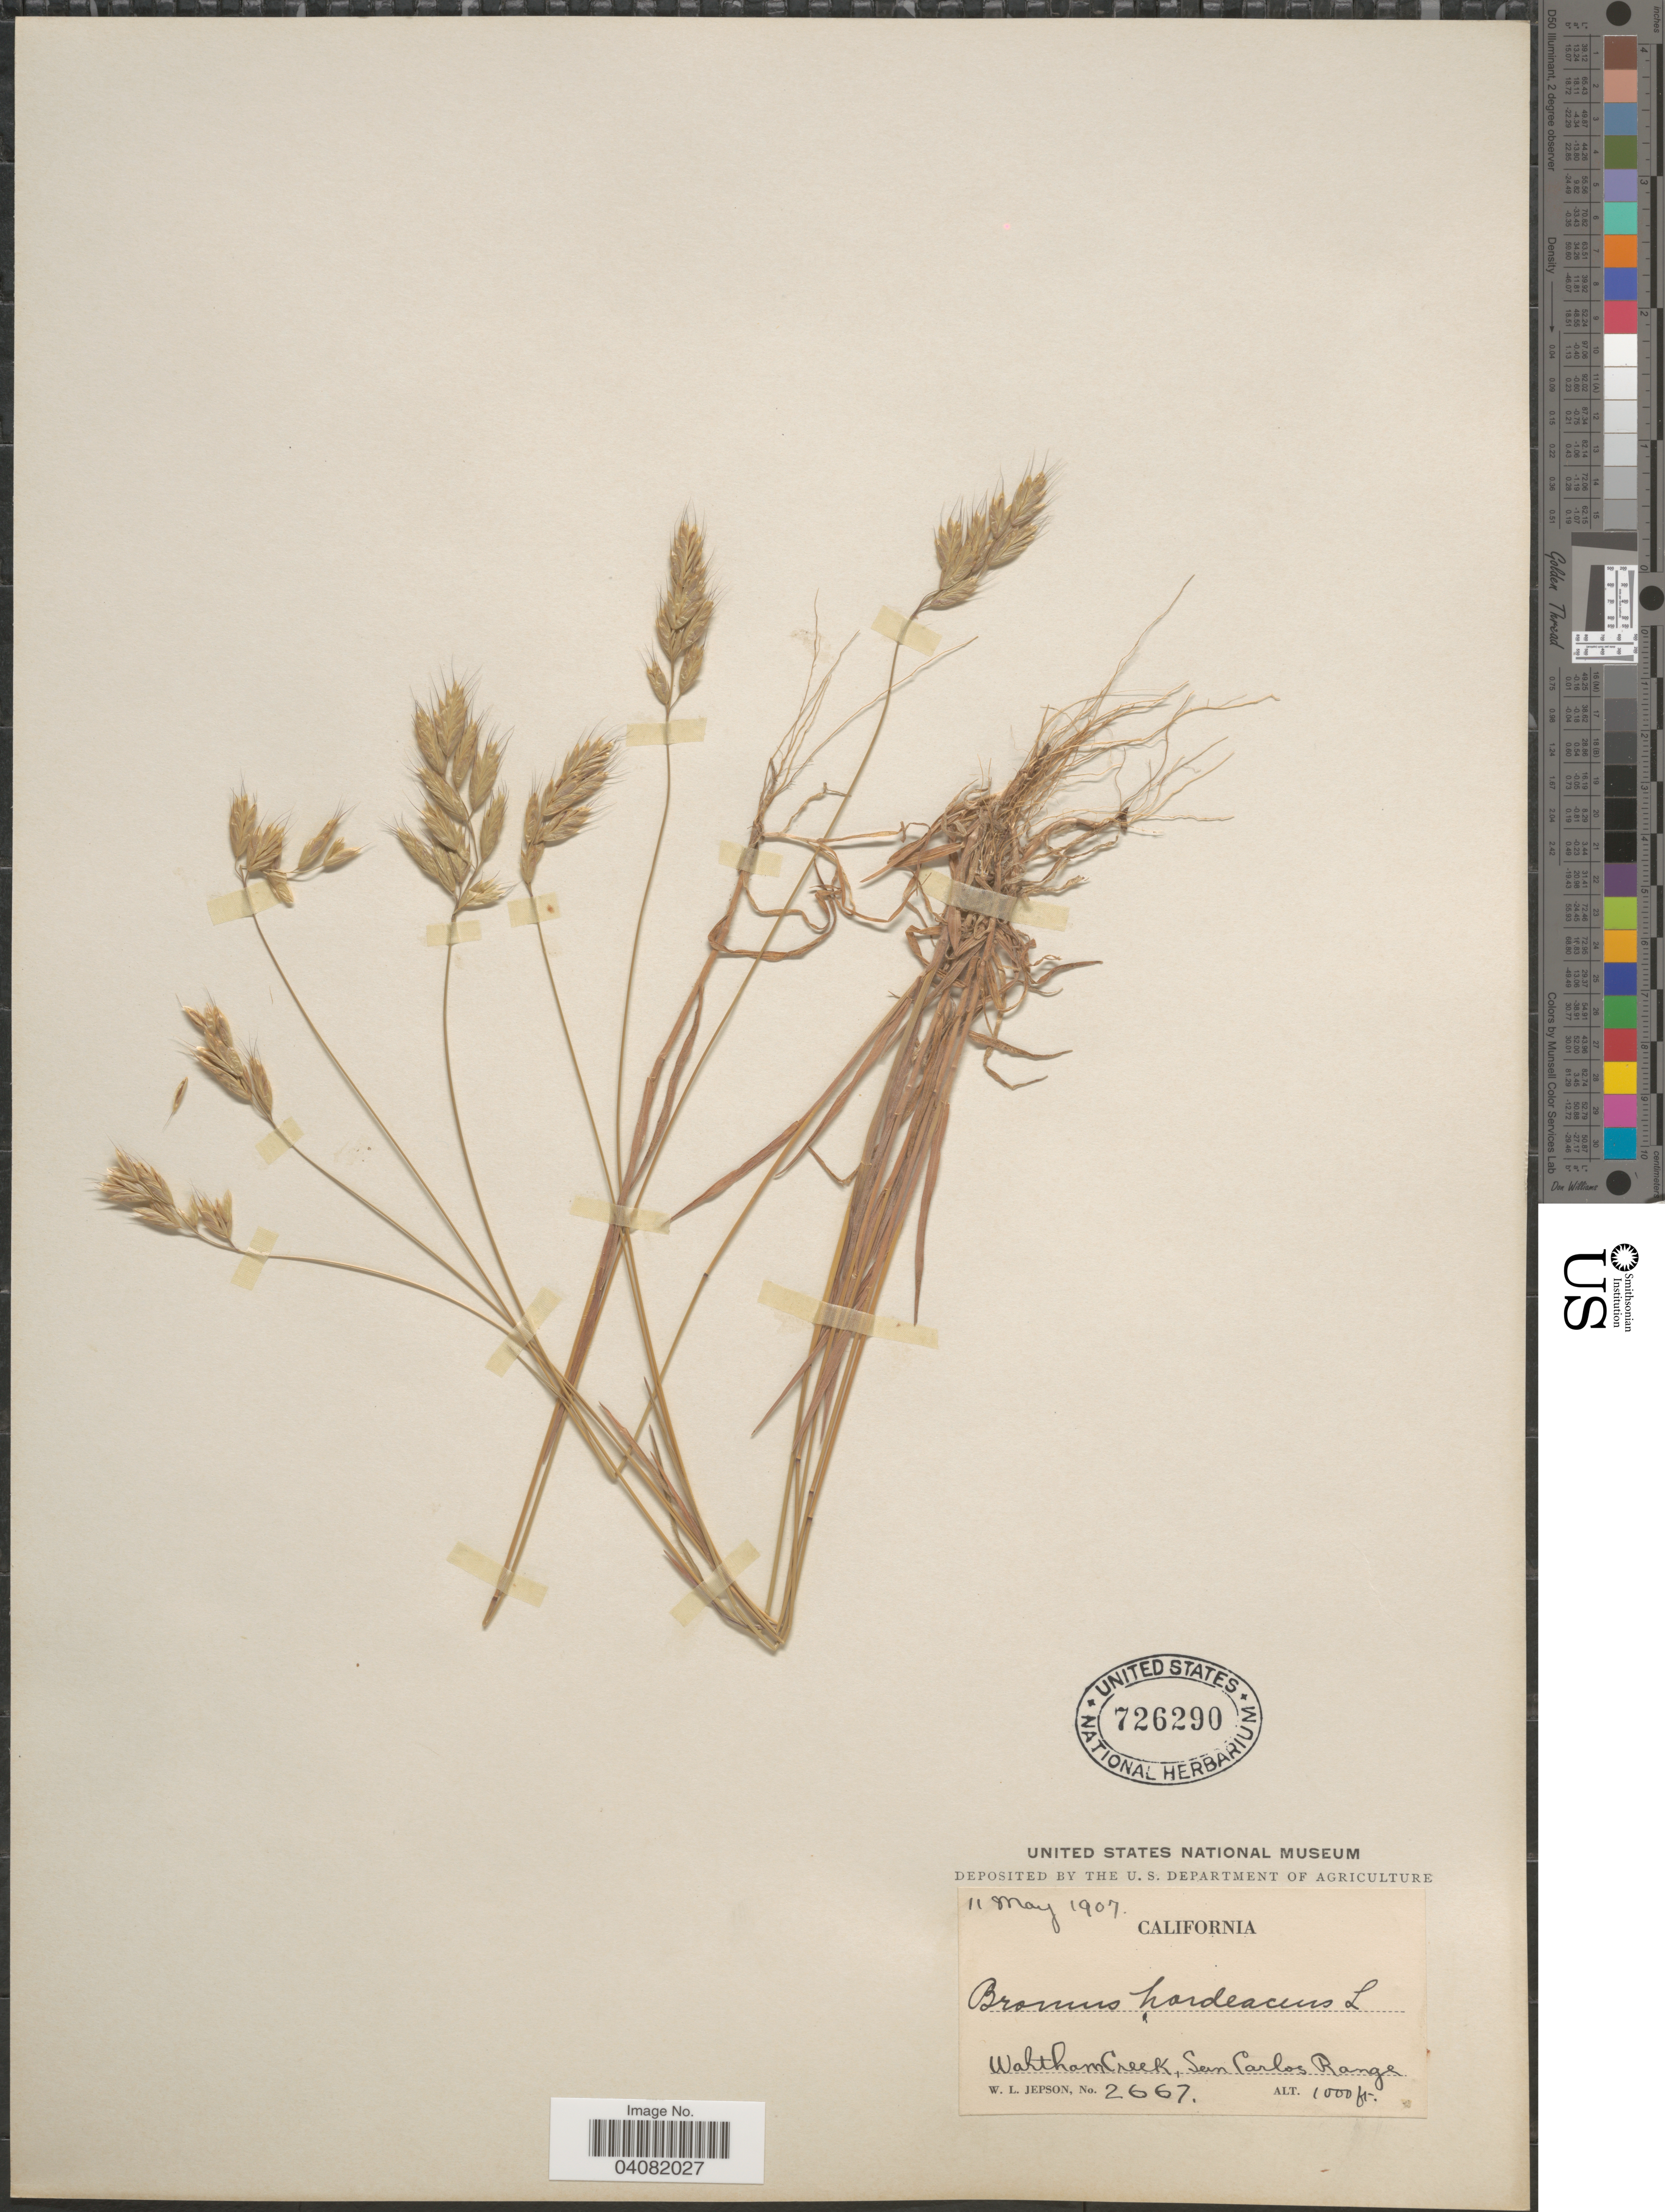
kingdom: Plantae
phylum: Tracheophyta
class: Liliopsida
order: Poales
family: Poaceae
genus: Bromus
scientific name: Bromus hordeaceus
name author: L.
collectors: W. L. Jepson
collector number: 2667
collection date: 1907-05-11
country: United States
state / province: California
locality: Waltham Creek, San Carlos Range.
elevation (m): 305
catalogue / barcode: US 726290